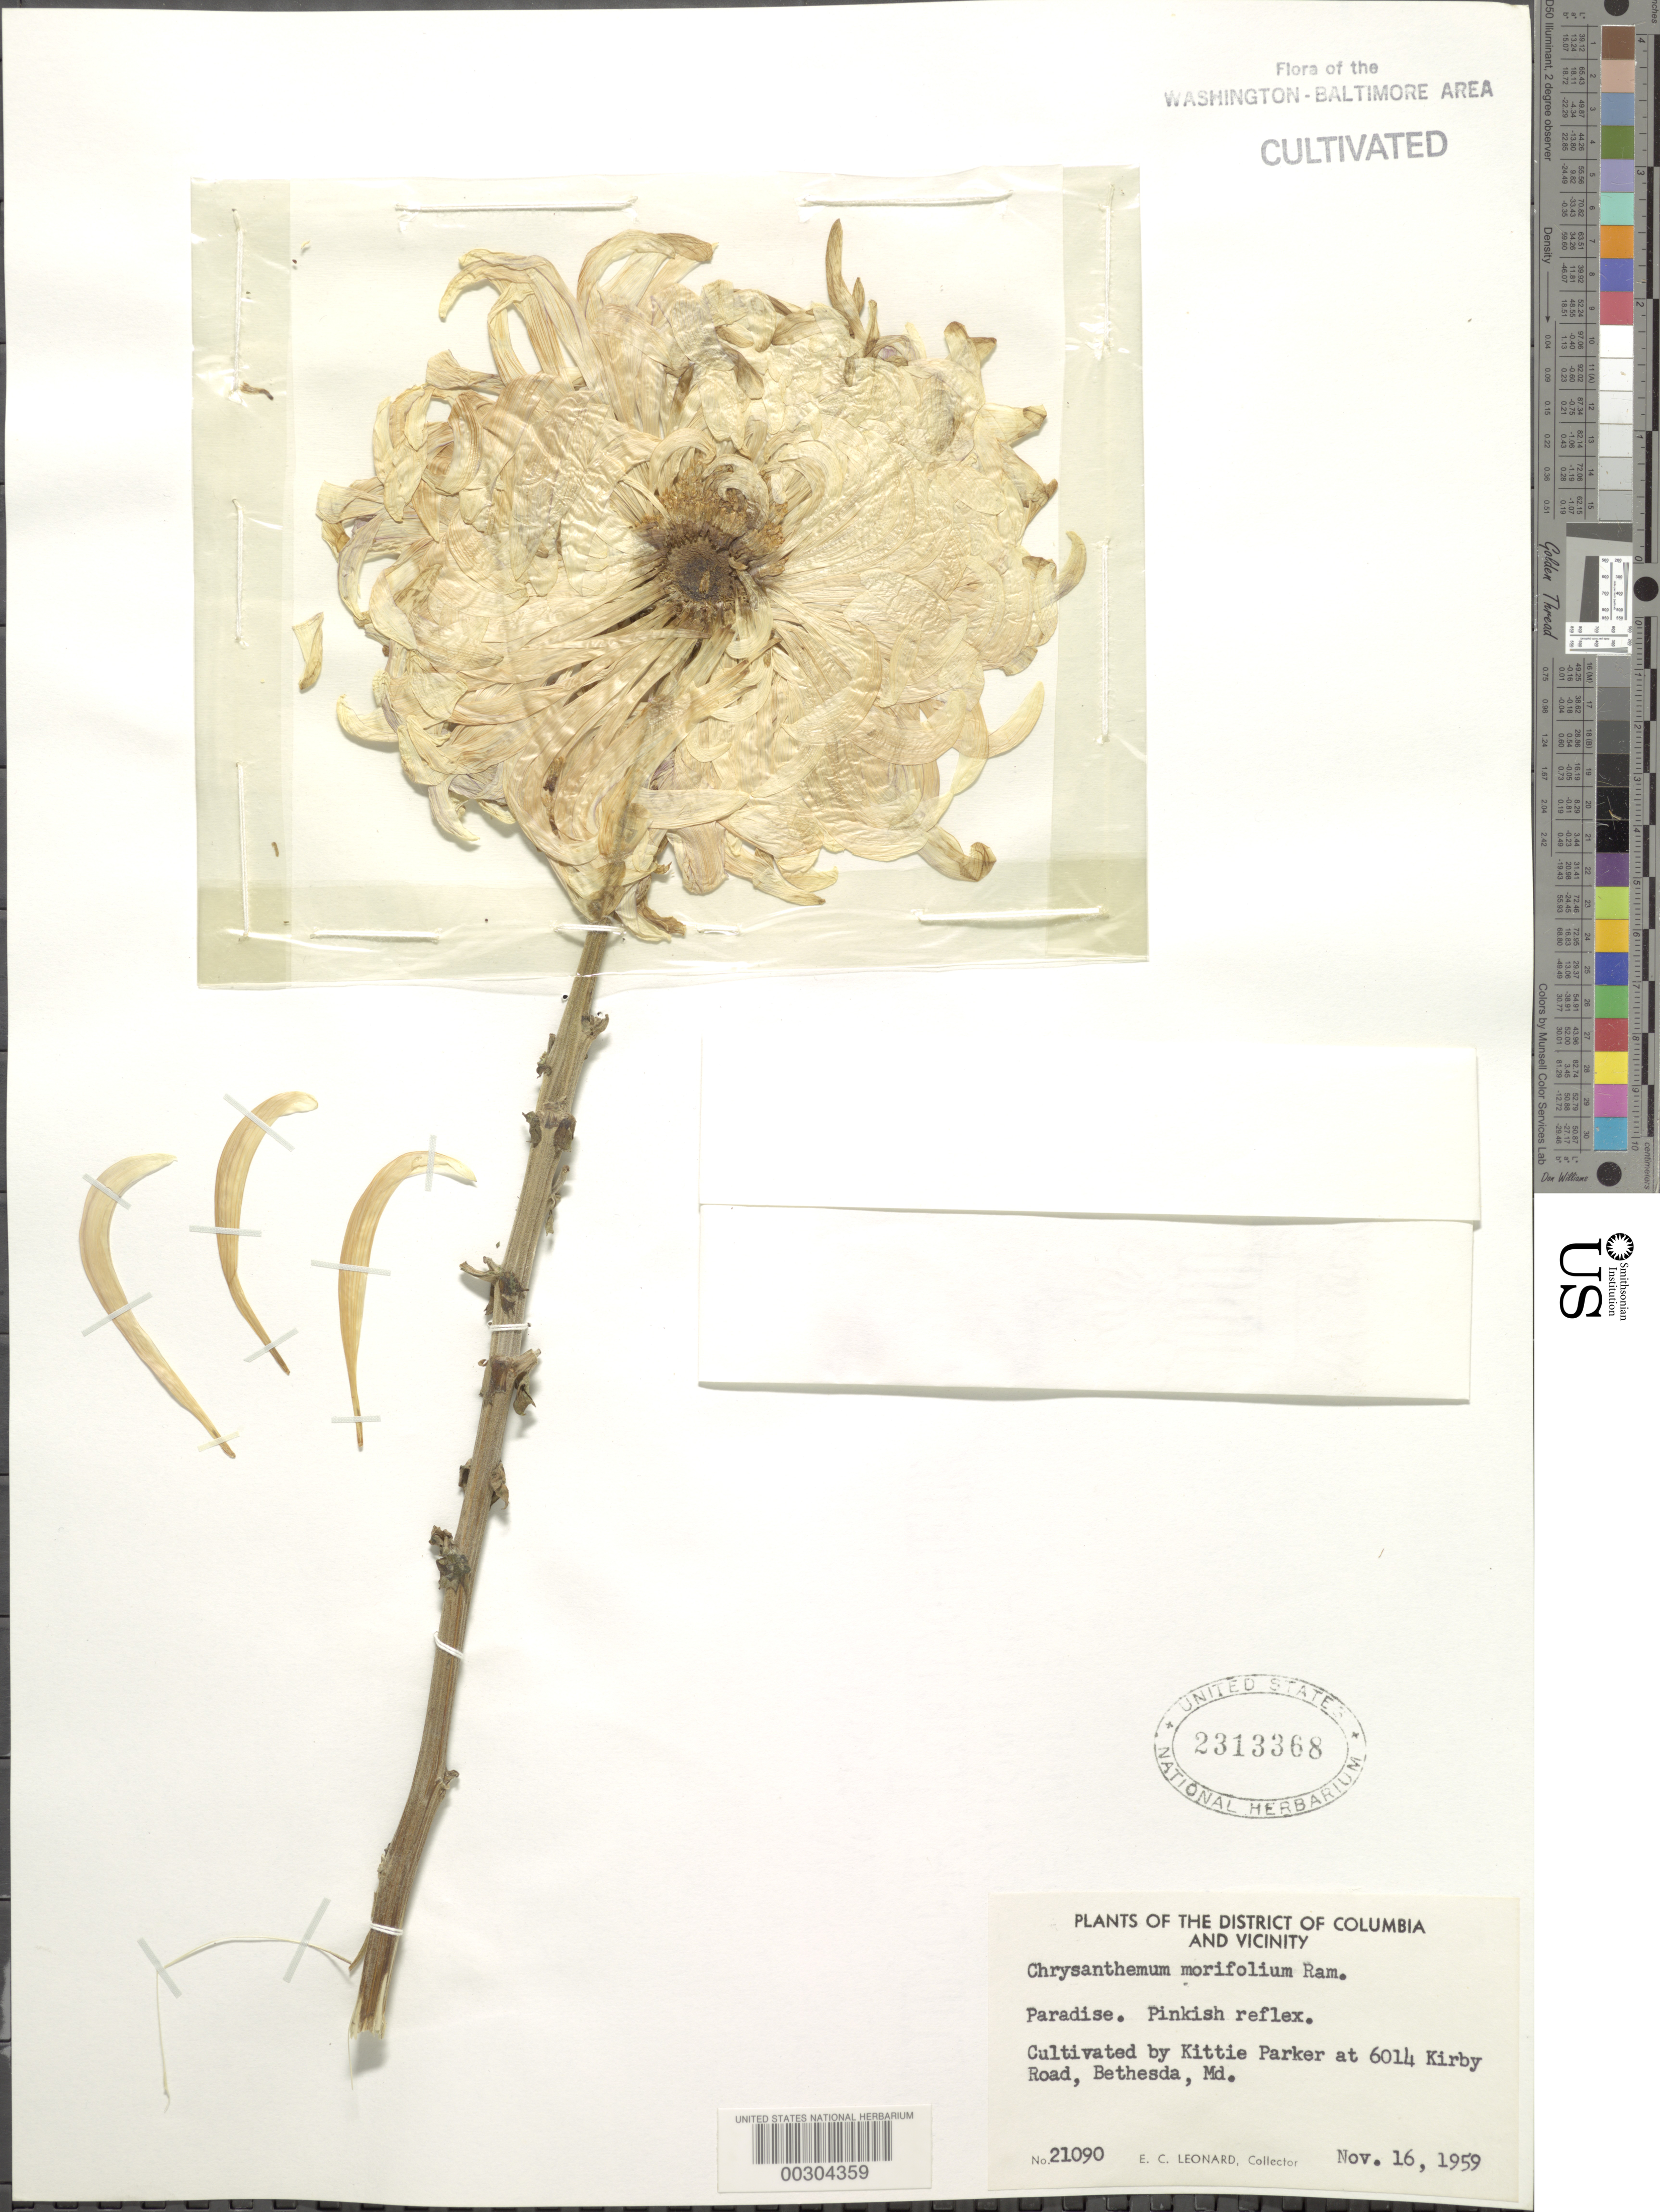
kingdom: Plantae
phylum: Tracheophyta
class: Magnoliopsida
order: Asterales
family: Asteraceae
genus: Chrysanthemum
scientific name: Chrysanthemum morifolium 'Paradise'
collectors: E. C. Leonard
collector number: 21090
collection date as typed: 16 Nov 1959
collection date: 1959-11-16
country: United States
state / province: Maryland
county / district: Montgomery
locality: Bethesda, 6014 Kirby Rd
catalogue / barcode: US 2313368